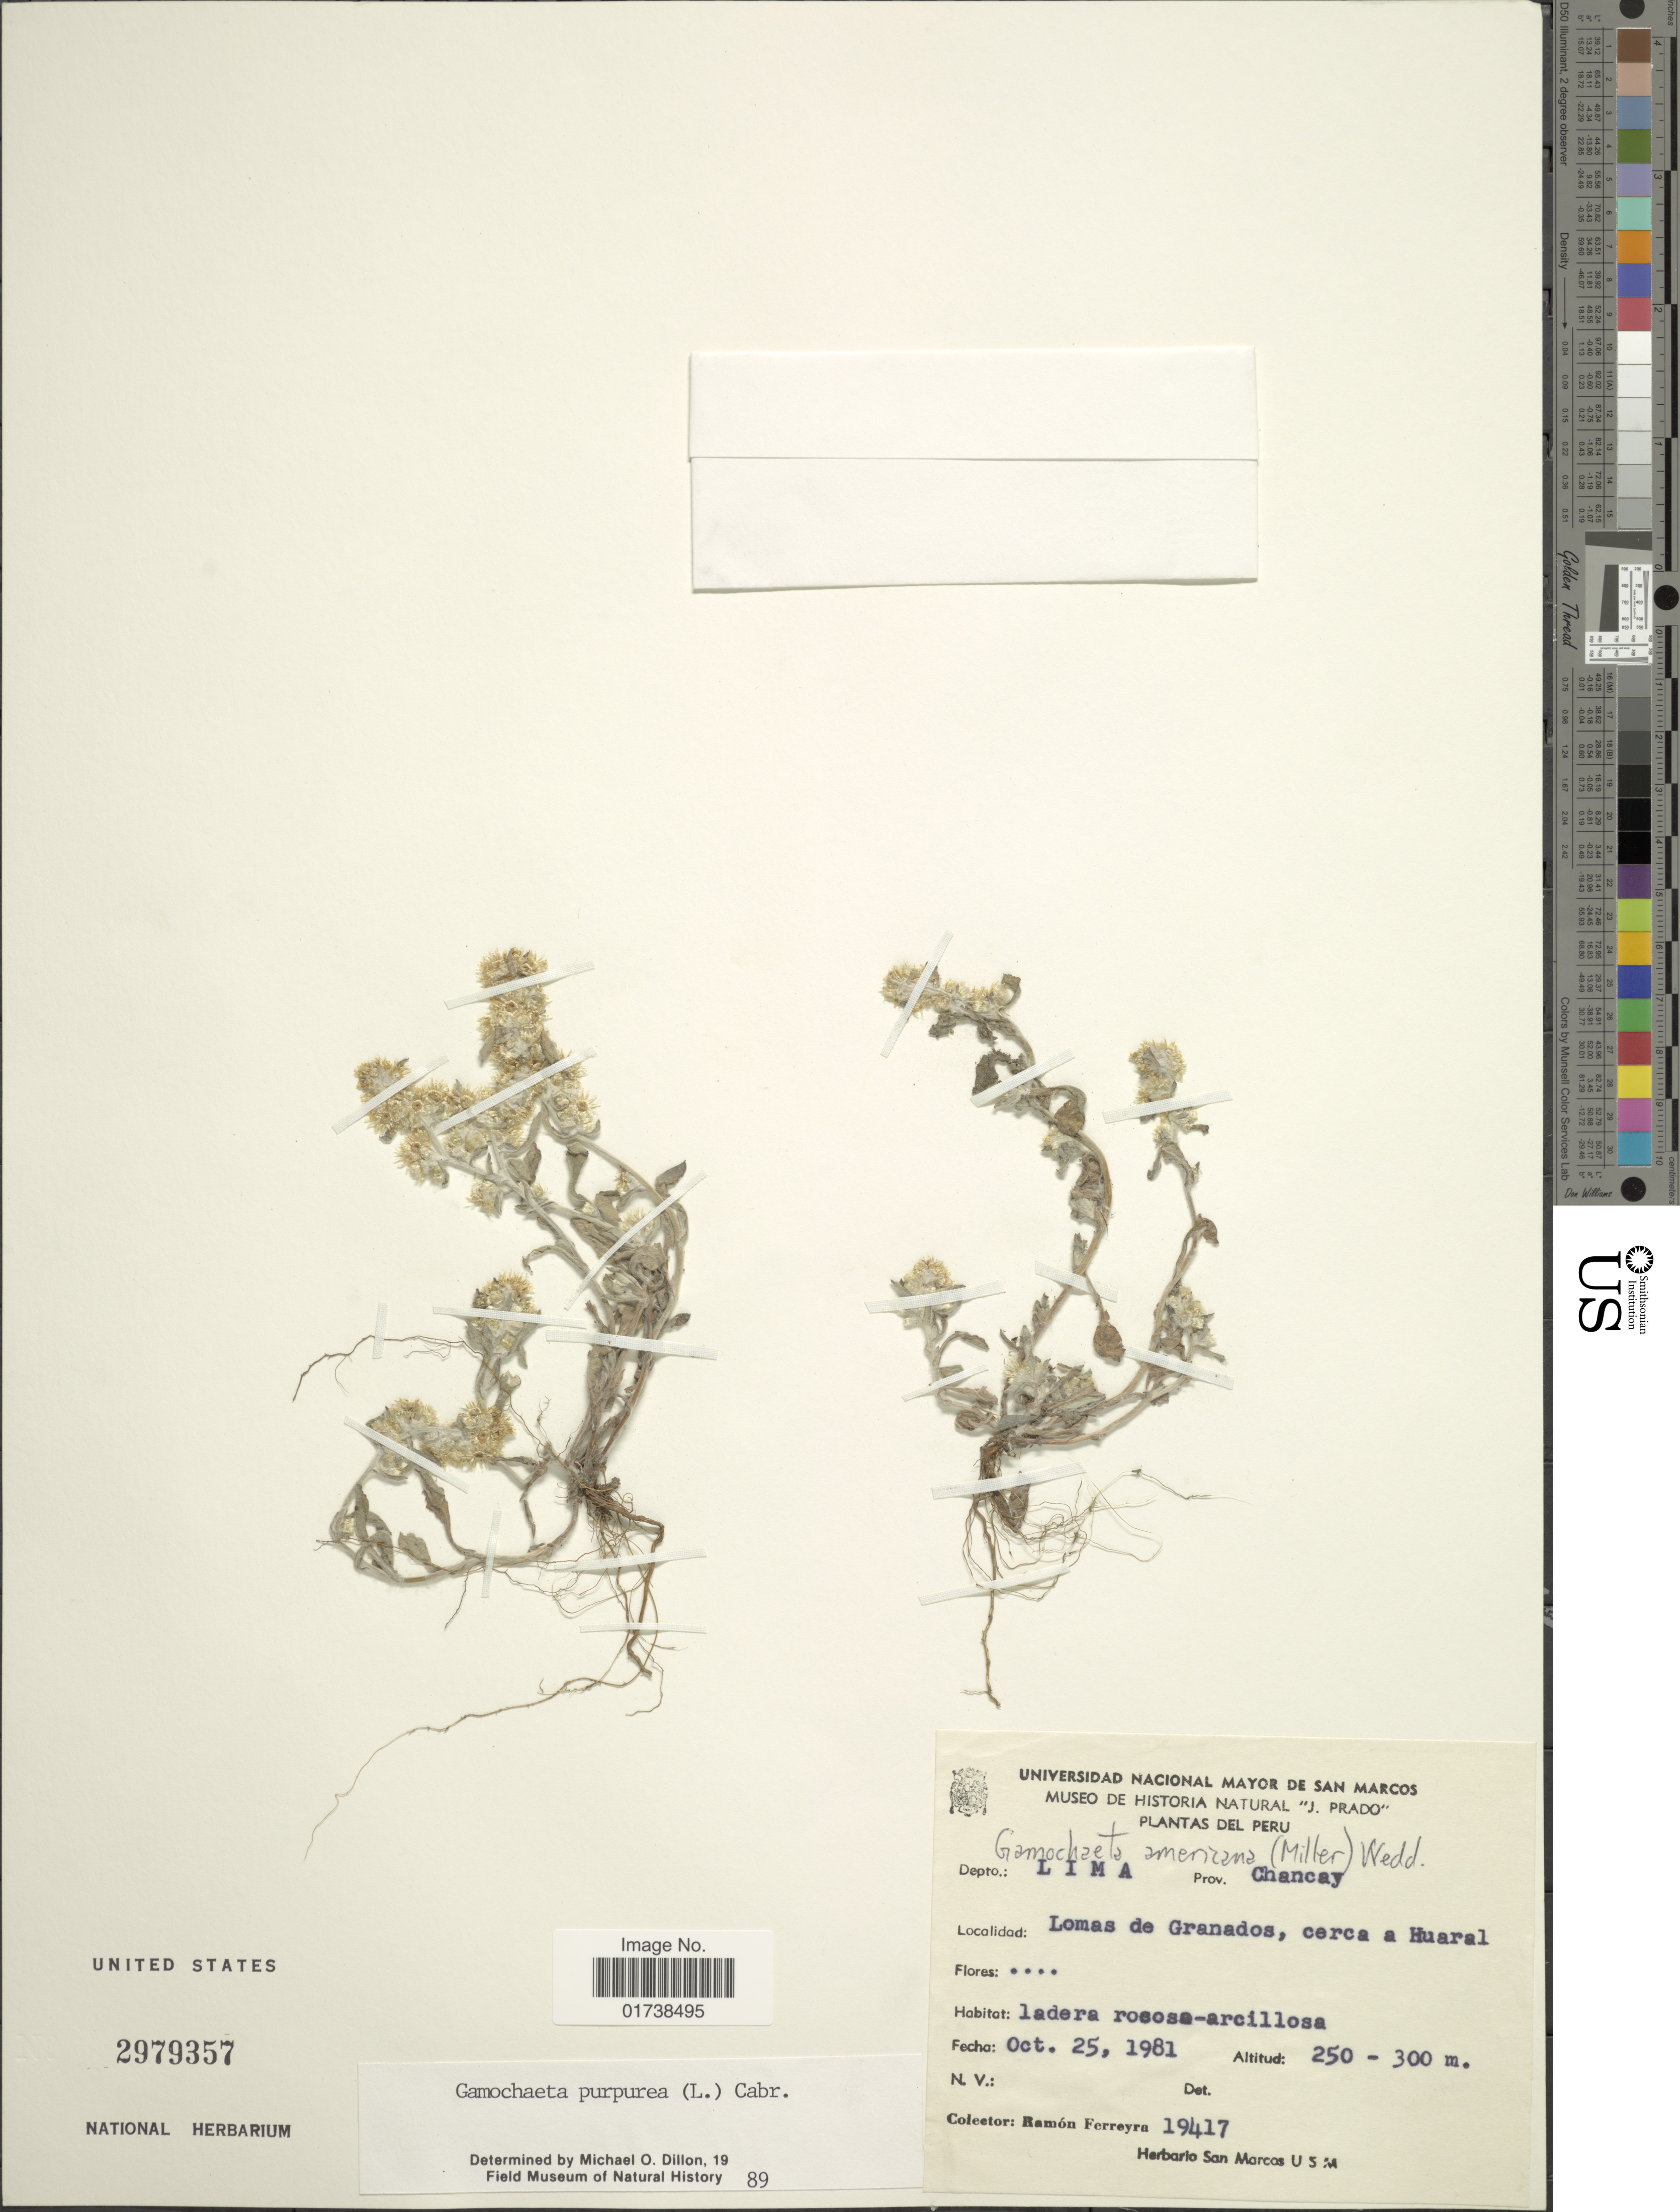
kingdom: Plantae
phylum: Tracheophyta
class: Magnoliopsida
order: Asterales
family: Asteraceae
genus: Gamochaeta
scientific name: Gamochaeta purpurea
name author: (L.) Cabrera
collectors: R. A. Ferreyra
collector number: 19417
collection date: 1981-10-25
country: Peru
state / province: Lima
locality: Prov. Chancay, Lomas de Granados, cerca a Huaral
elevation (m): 250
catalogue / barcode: US 2979357